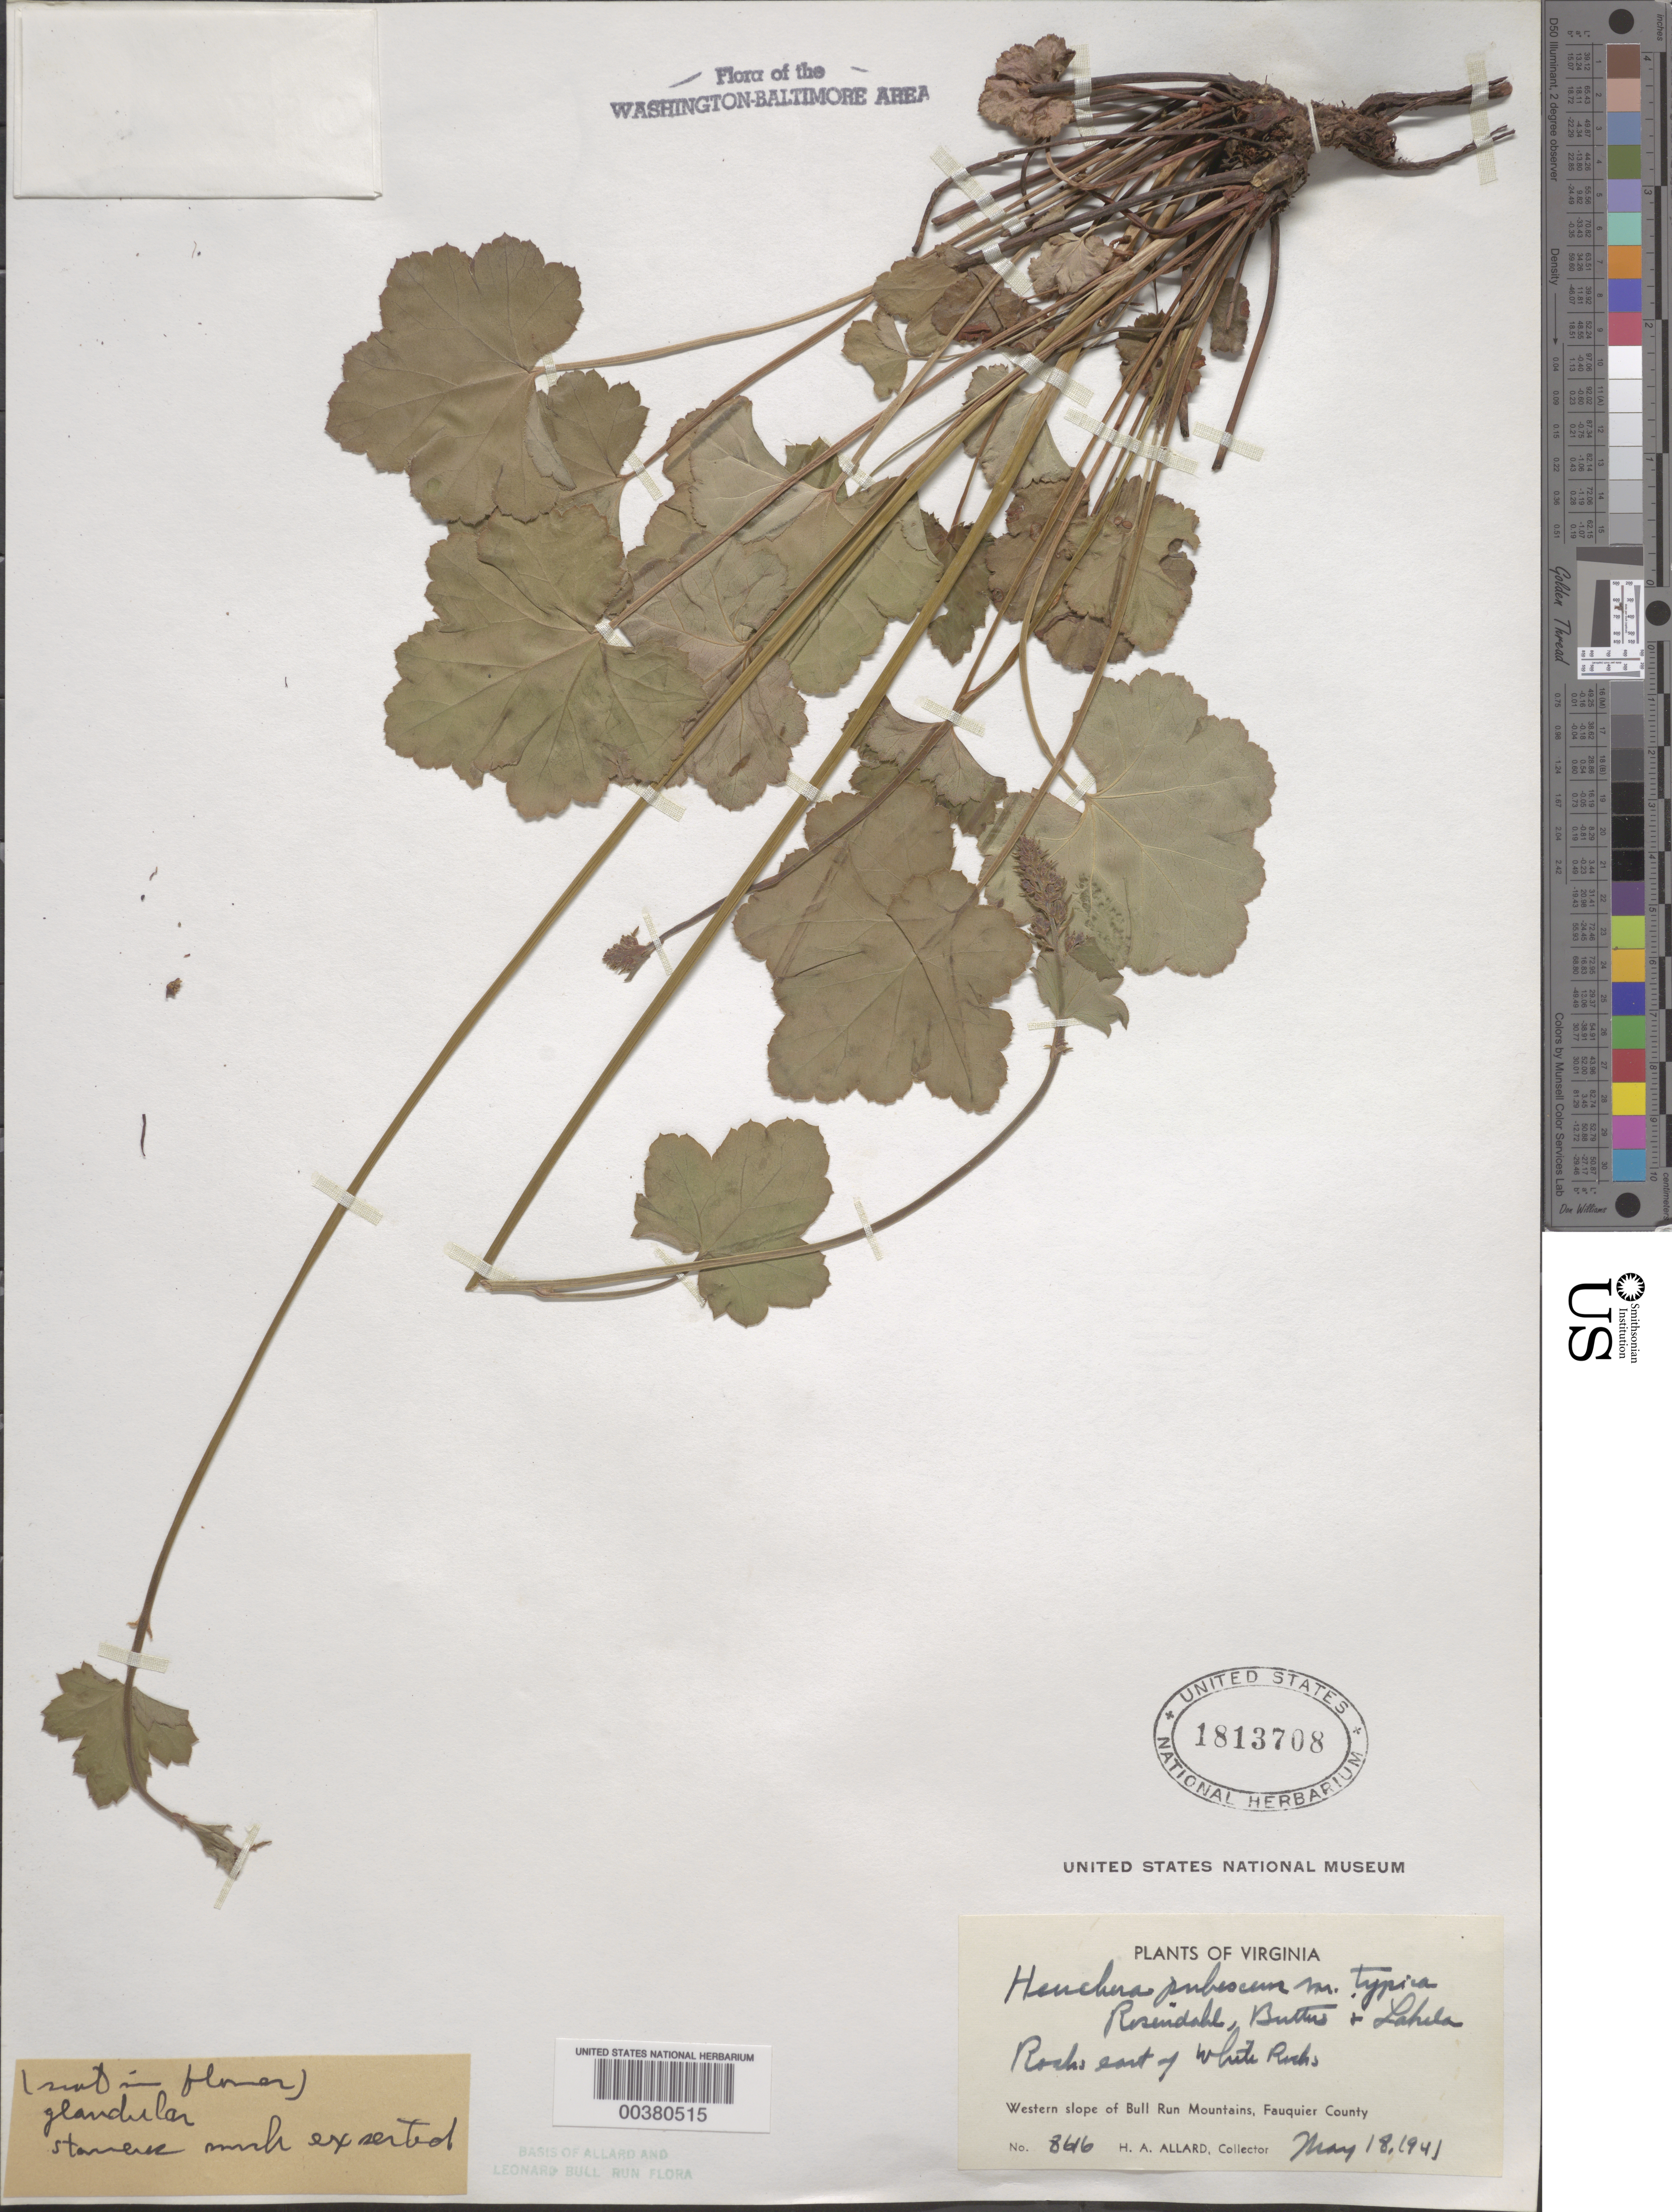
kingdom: Plantae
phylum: Tracheophyta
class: Magnoliopsida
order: Saxifragales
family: Saxifragaceae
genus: Heuchera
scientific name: Heuchera pubescens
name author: Pursh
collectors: H. A. Allard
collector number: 8616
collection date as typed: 18 May 1941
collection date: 1941-05-18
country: United States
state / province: Virginia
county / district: Fauquier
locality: East of White Rocks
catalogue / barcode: US 1813708